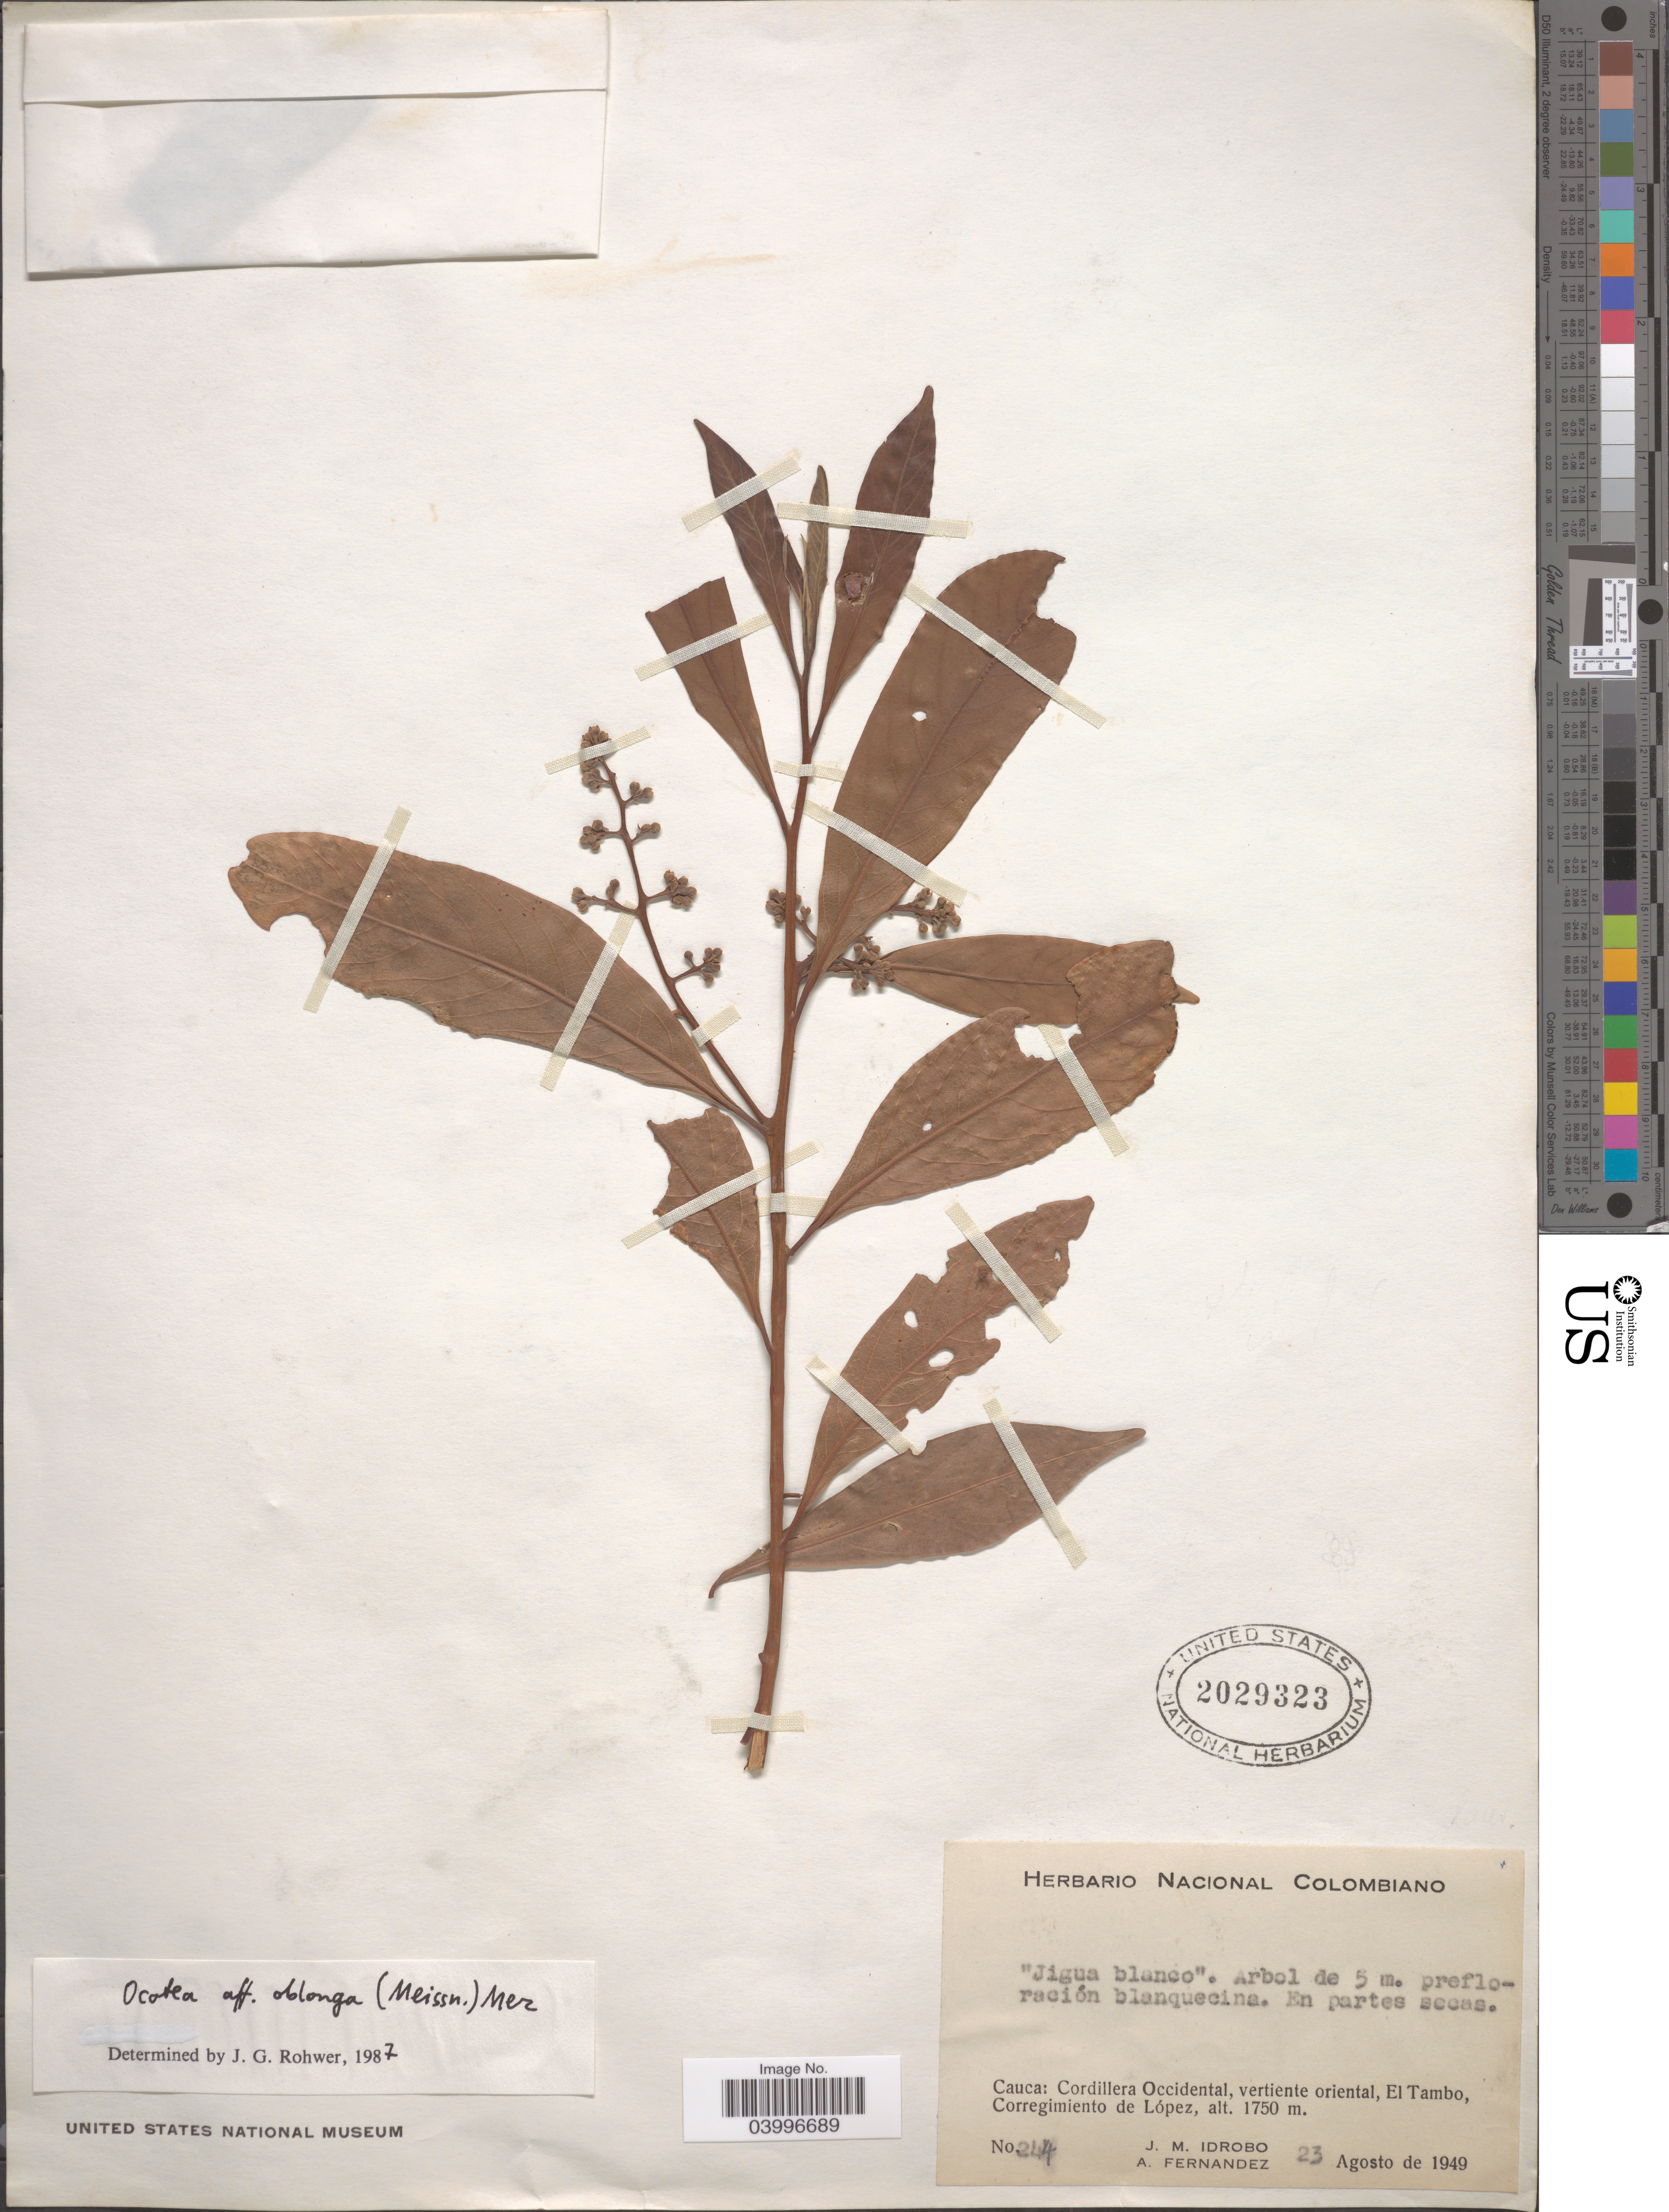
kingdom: Plantae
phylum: Tracheophyta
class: Magnoliopsida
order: Laurales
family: Lauraceae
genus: Ocotea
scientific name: Ocotea oblonga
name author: (Meisn.) Mez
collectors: J. M. Idrobo & A. Fernandez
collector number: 244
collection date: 1949-08-23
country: Colombia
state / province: Cauca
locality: Cordillera Occidental, vertiente oriental, El Tambo, Corregimiento de López.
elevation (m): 1750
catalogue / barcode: US 2029323